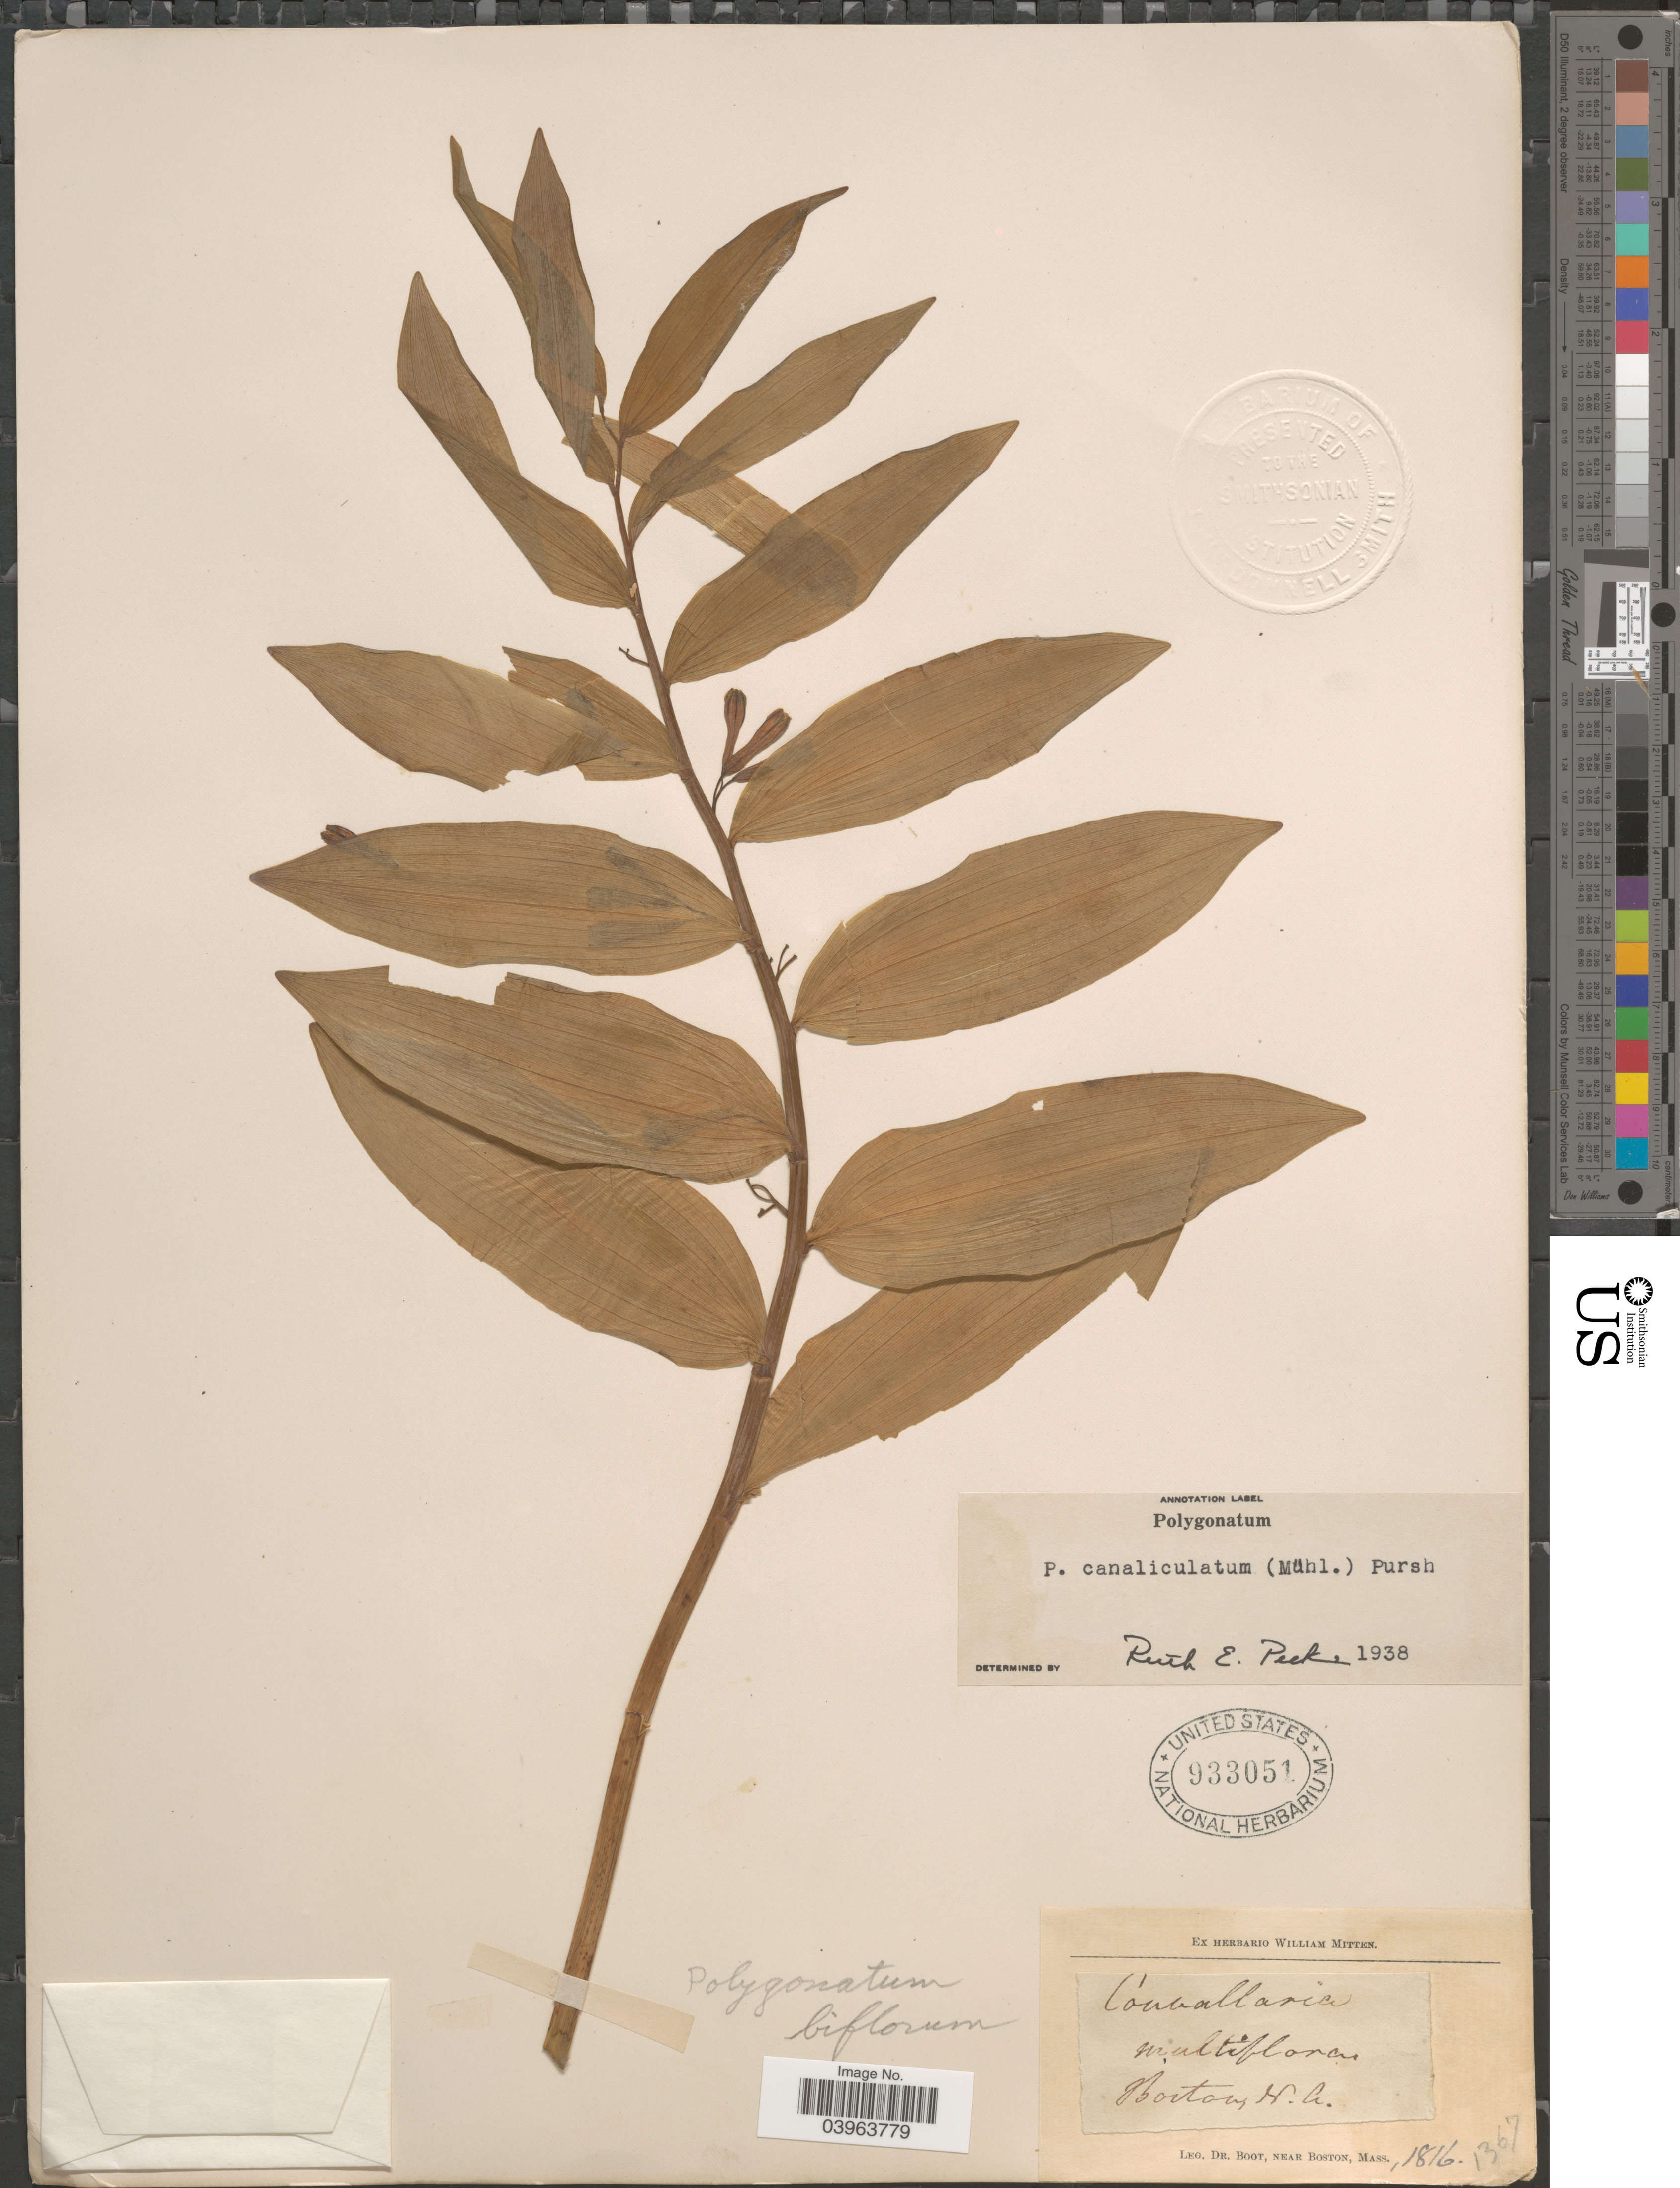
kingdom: Plantae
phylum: Tracheophyta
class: Liliopsida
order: Asparagales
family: Asparagaceae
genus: Polygonatum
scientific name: Polygonatum commutatum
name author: (Schult. f.) A. Dietr.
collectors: Boot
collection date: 1816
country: United States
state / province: Massachusetts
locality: Near Boston, N.A.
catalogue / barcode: US 933051